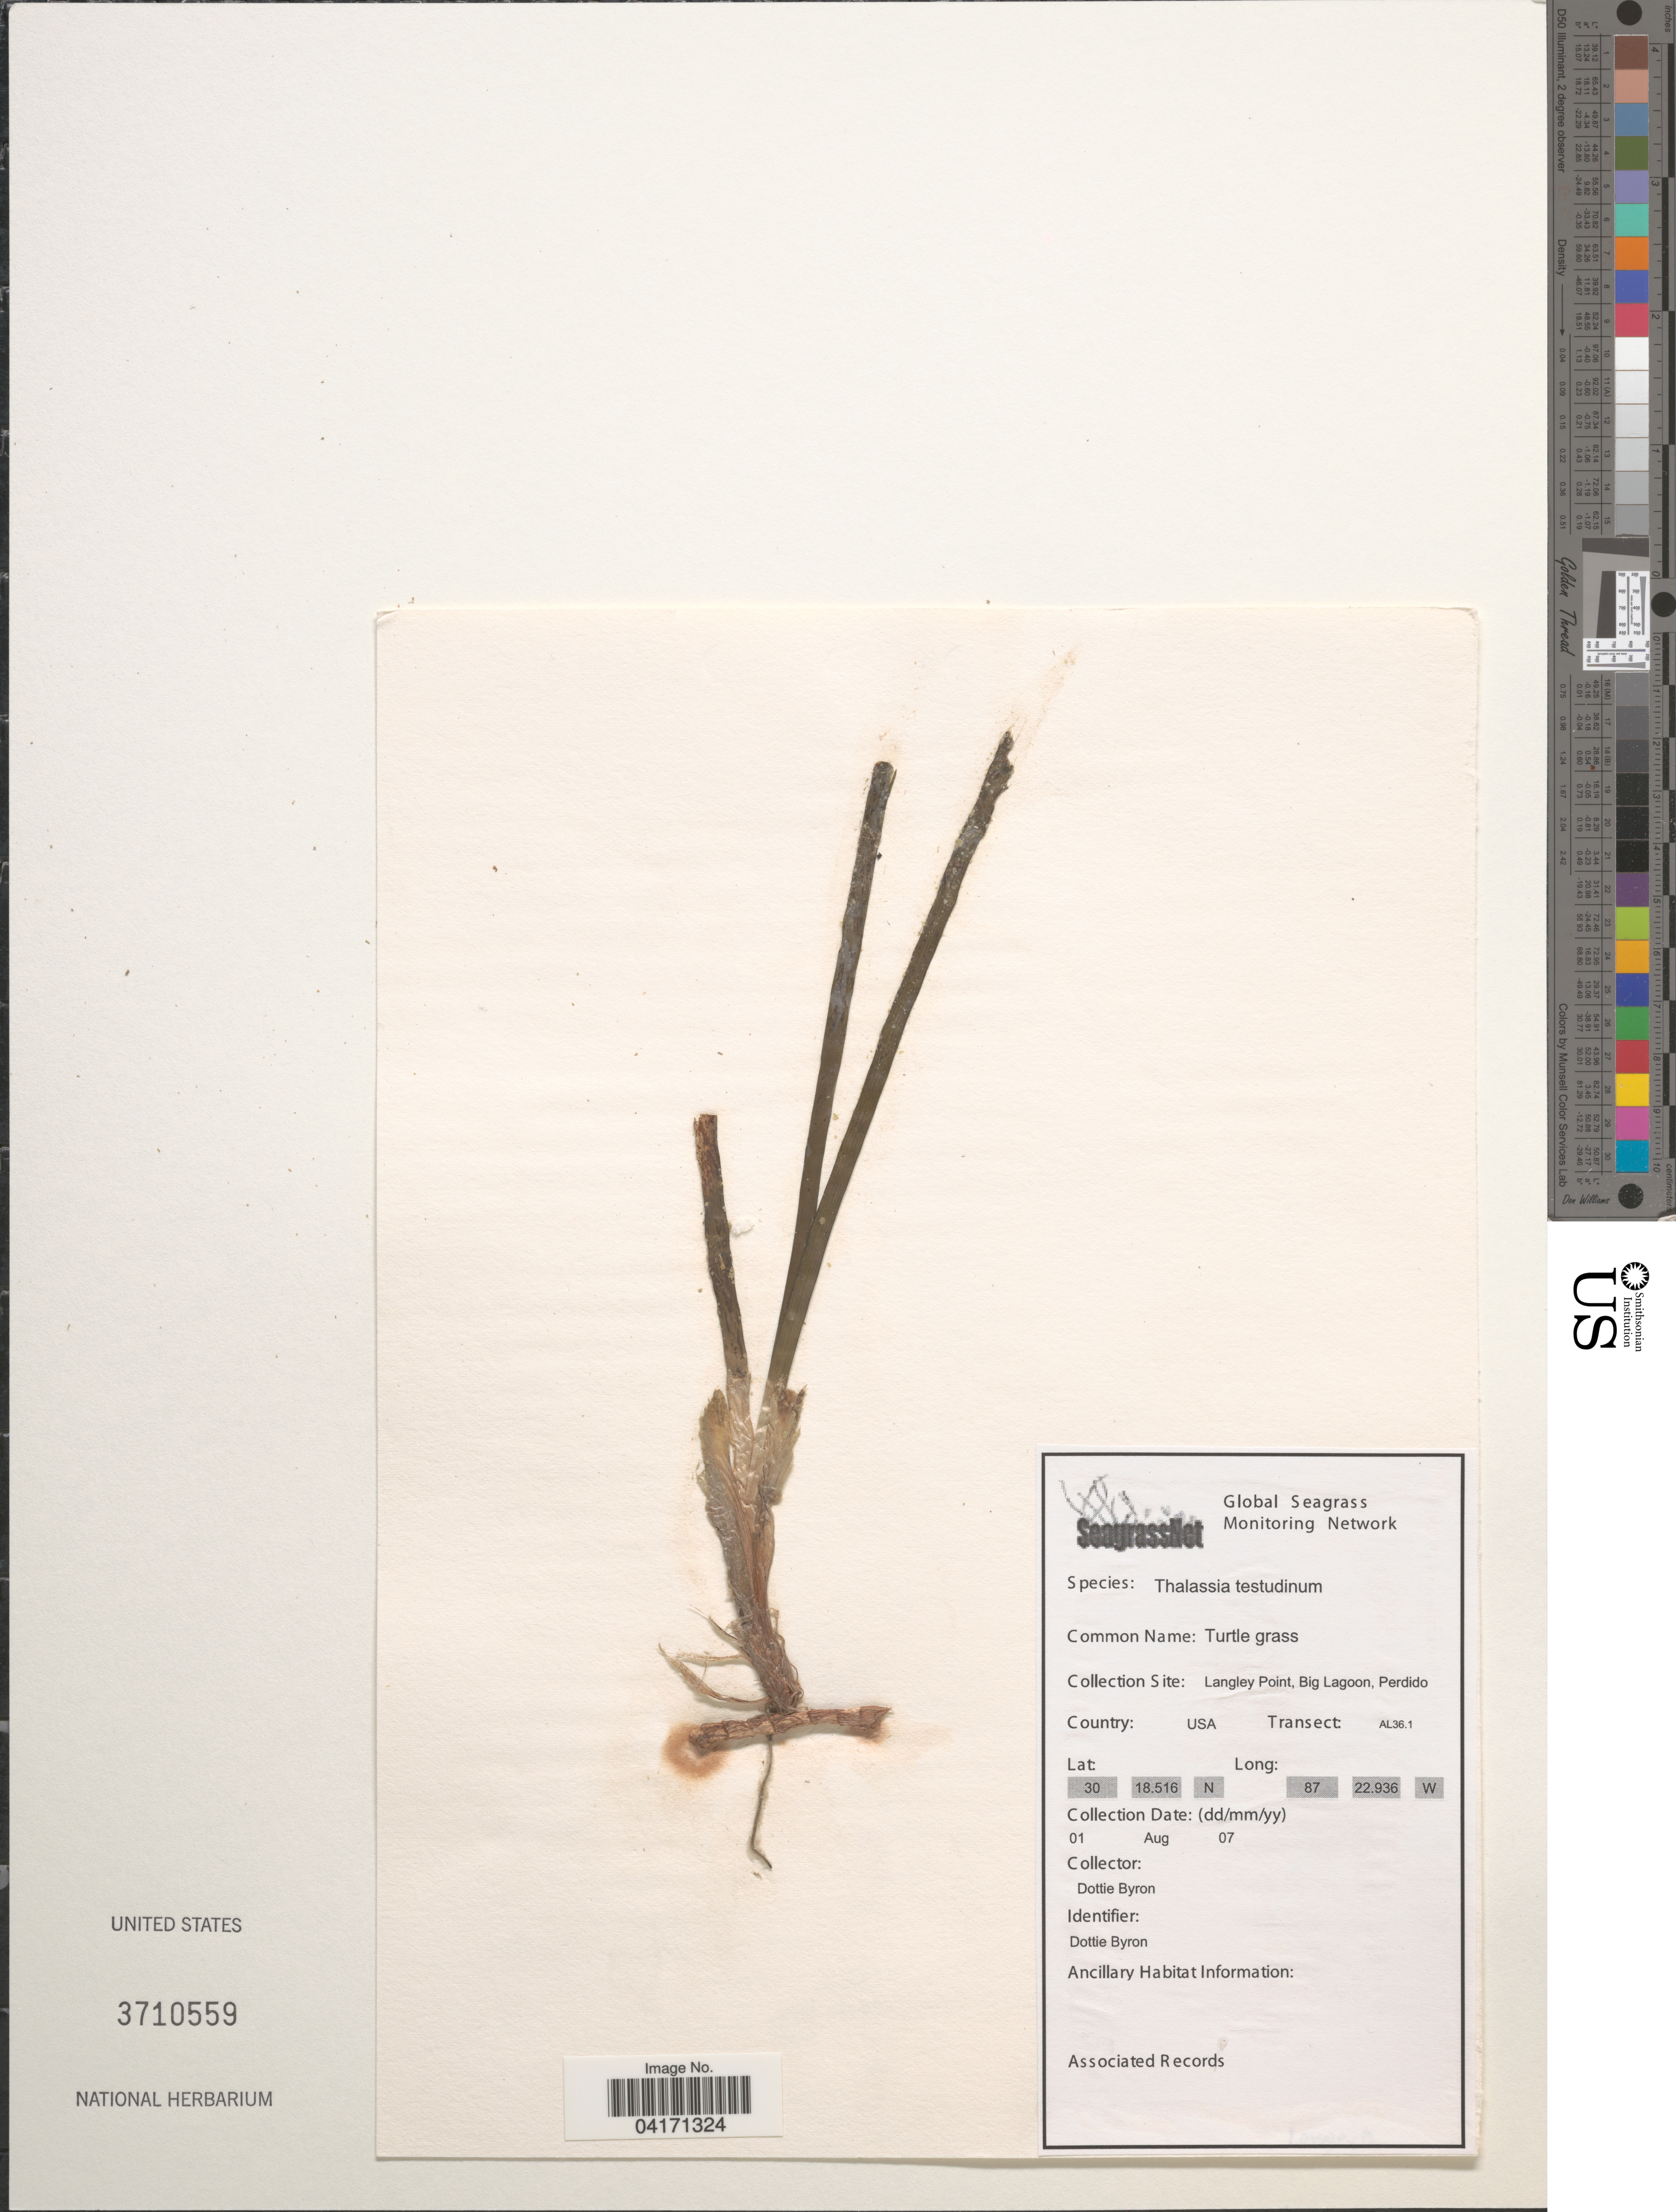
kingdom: Plantae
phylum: Tracheophyta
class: Liliopsida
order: Alismatales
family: Hydrocharitaceae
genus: Thalassia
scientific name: Thalassia testudinum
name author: Banks & Sol. ex K.D. Koenig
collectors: D. Byron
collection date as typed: Transcribed d/m/y: 1/8/7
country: United States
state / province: Alabama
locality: Langley Point, Big Lagoon, Perdido. Transect: AL36.1.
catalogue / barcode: US 3710559